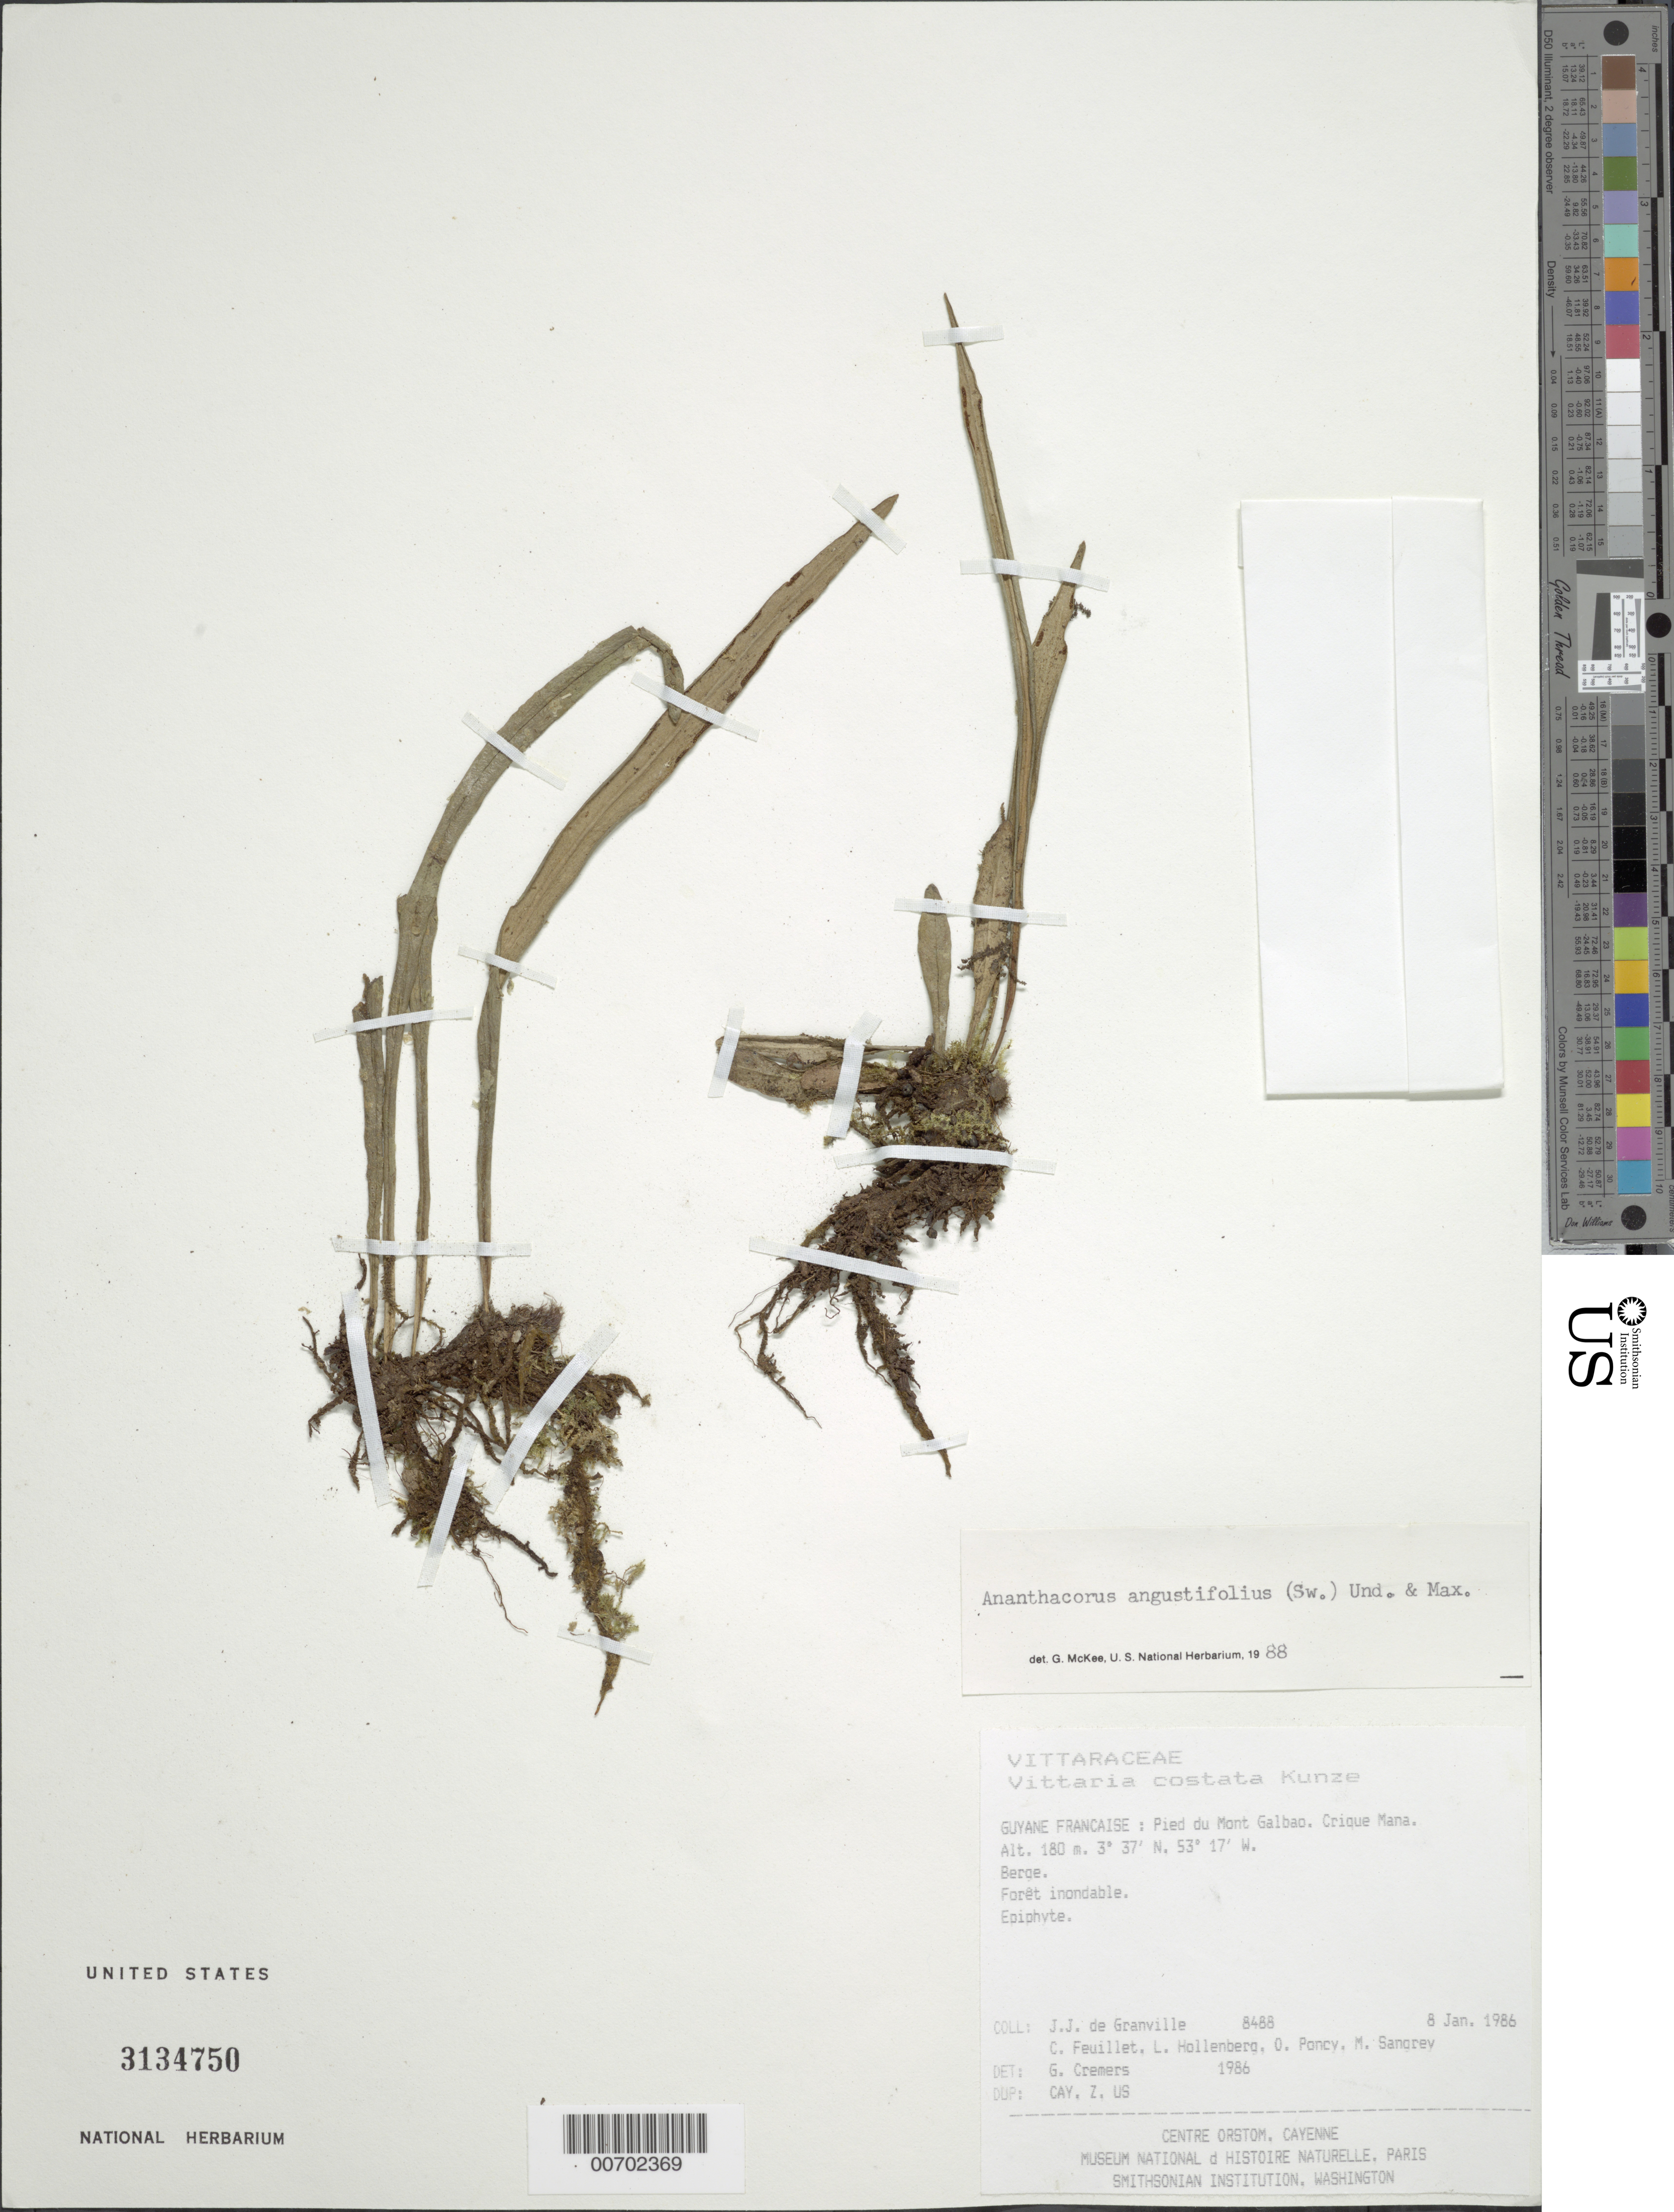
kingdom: Plantae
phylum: Tracheophyta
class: Polypodiopsida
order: Polypodiales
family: Pteridaceae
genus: Ananthacorus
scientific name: Ananthacorus angustifolius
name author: (Sw.) Underw. & Maxon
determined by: McKee, G. S., (US), NMNH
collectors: J.-J. de Granville, C. Feuillet, L. Hollenberg, O. Poncy & M. S. Sangrey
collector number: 8488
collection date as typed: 8-Jan-86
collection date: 1986-01-08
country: French Guiana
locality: Pied du Mont Galbao. Crique Mana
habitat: Berge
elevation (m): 180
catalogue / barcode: US 3134750